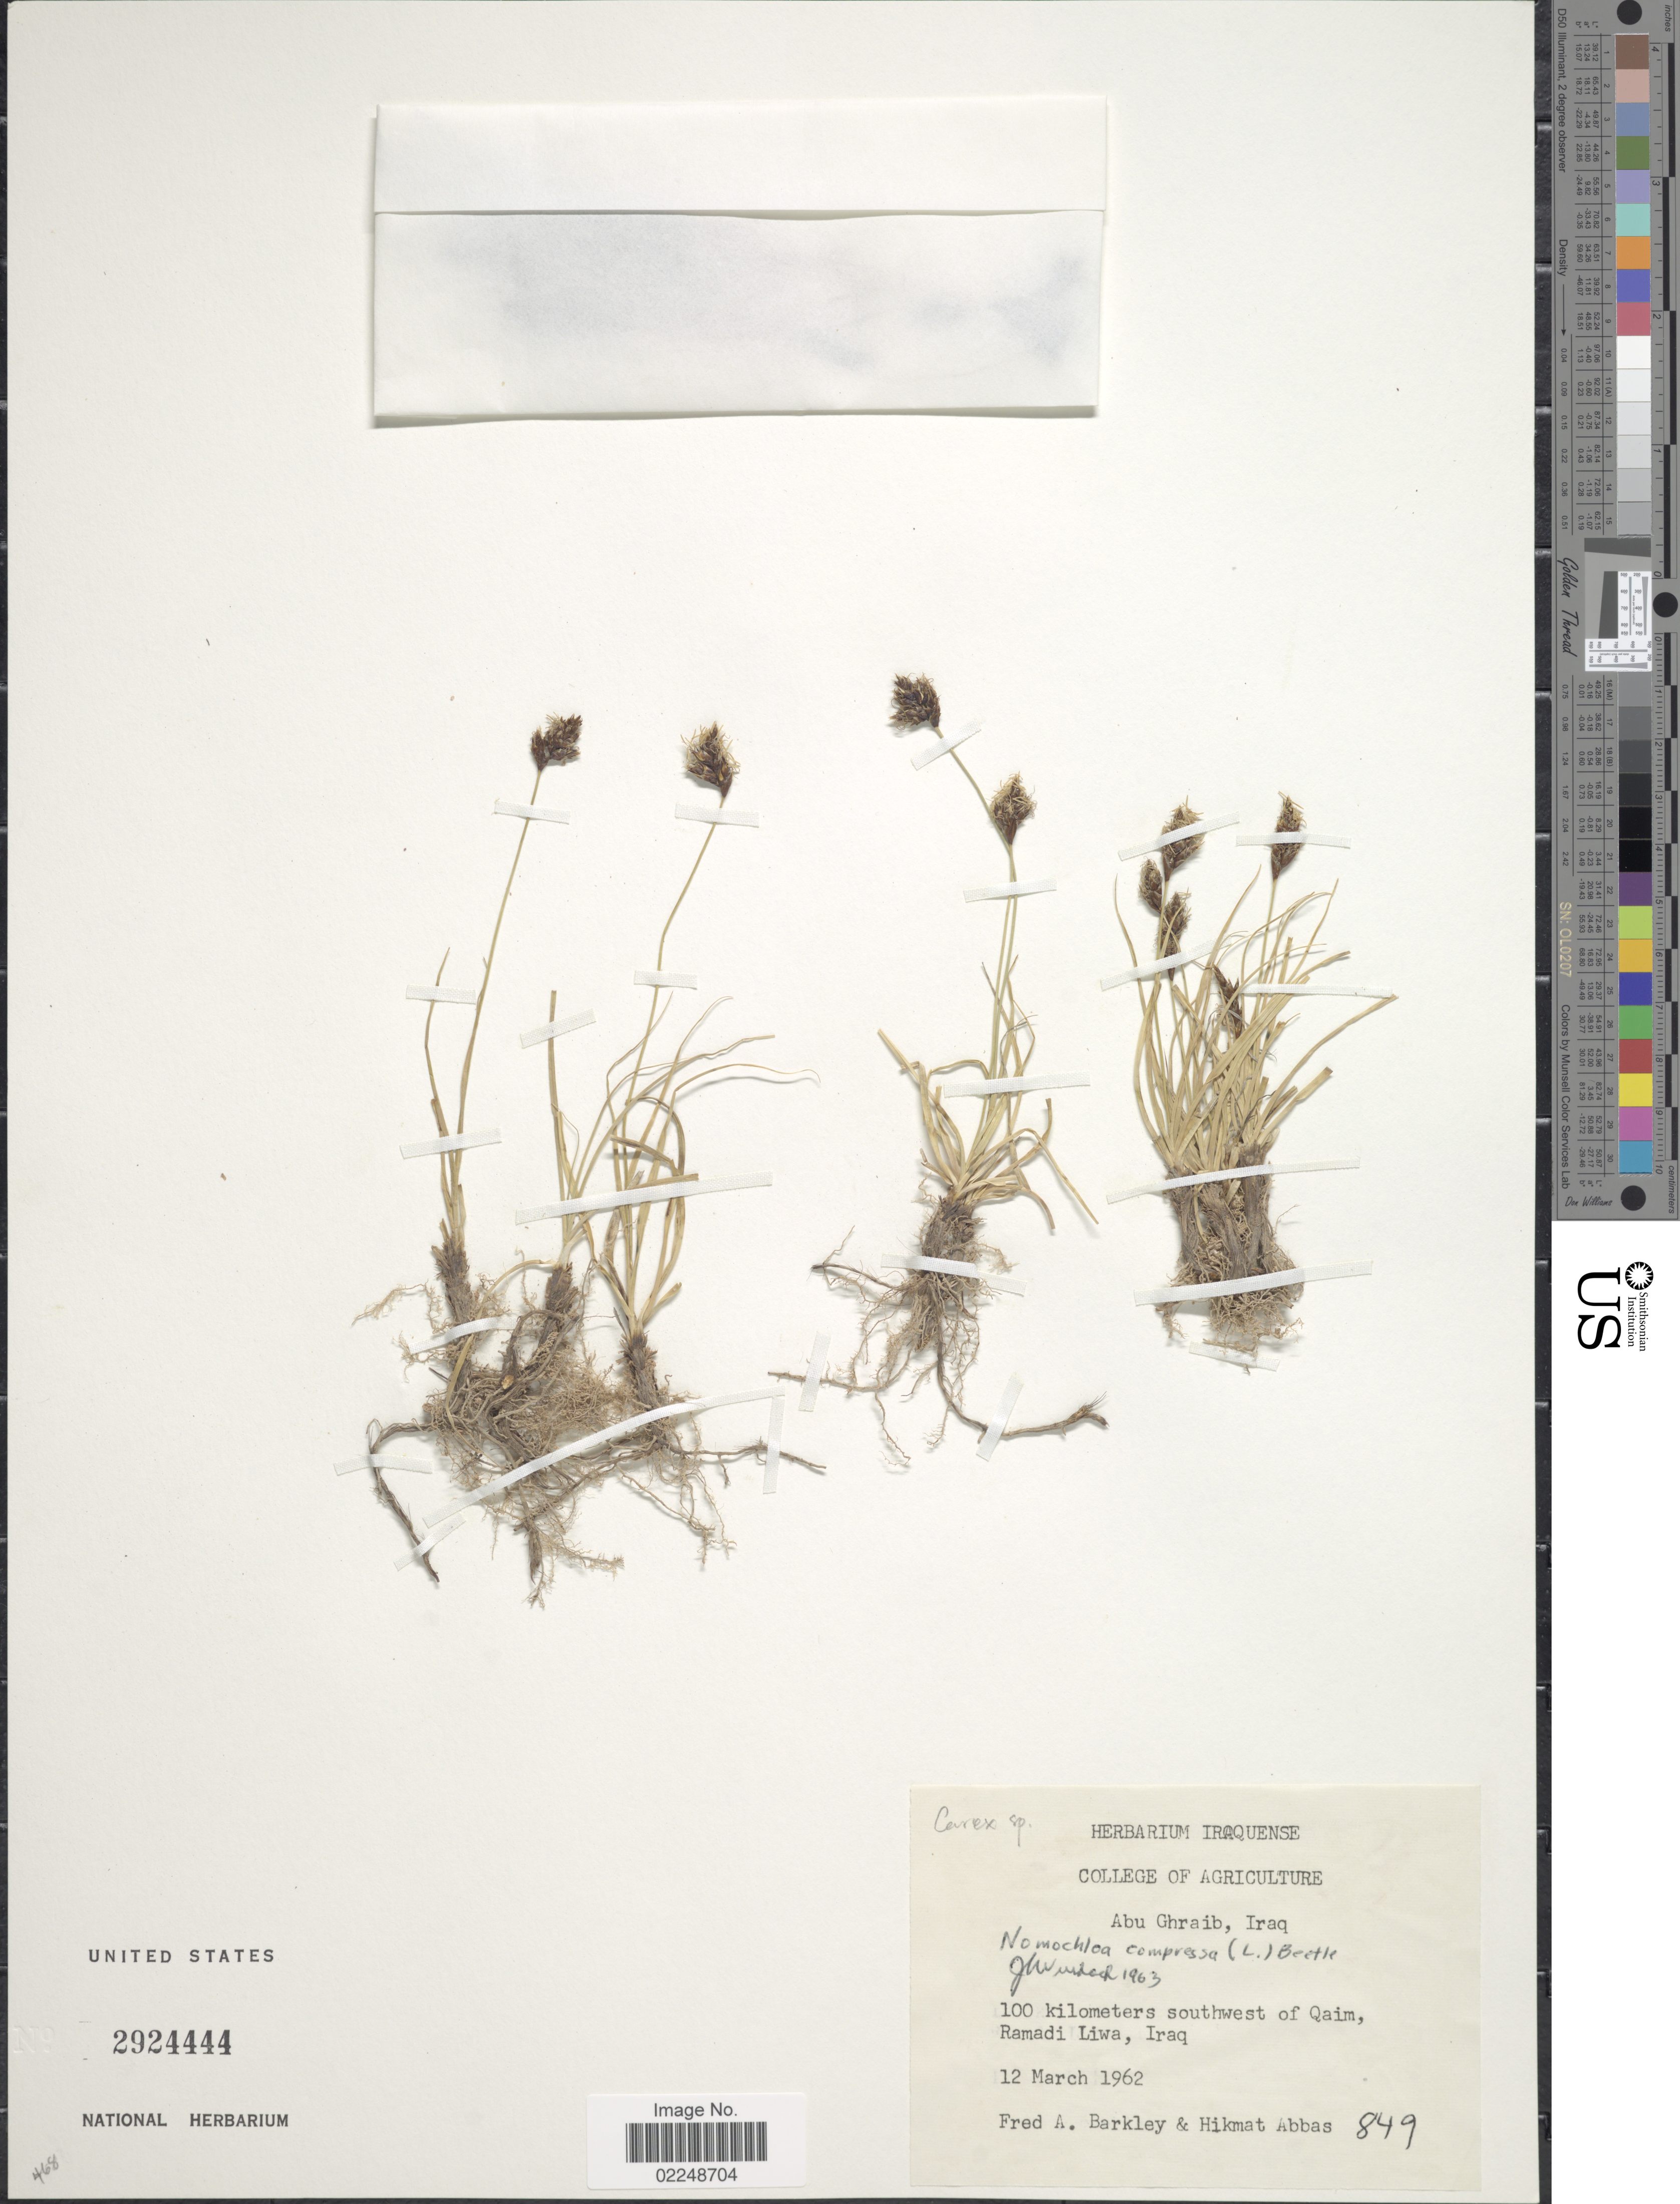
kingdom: Plantae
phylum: Tracheophyta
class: Liliopsida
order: Poales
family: Cyperaceae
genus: Blysmus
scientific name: Blysmus compressus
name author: (L.) Panzer ex Link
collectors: F. A. Barkley & H. Abbas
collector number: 849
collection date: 1962-03-12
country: Iraq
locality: Abu Ghraib, 100 kilometers southwest of Qaim, Ramadi Liwa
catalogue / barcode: US 2924444